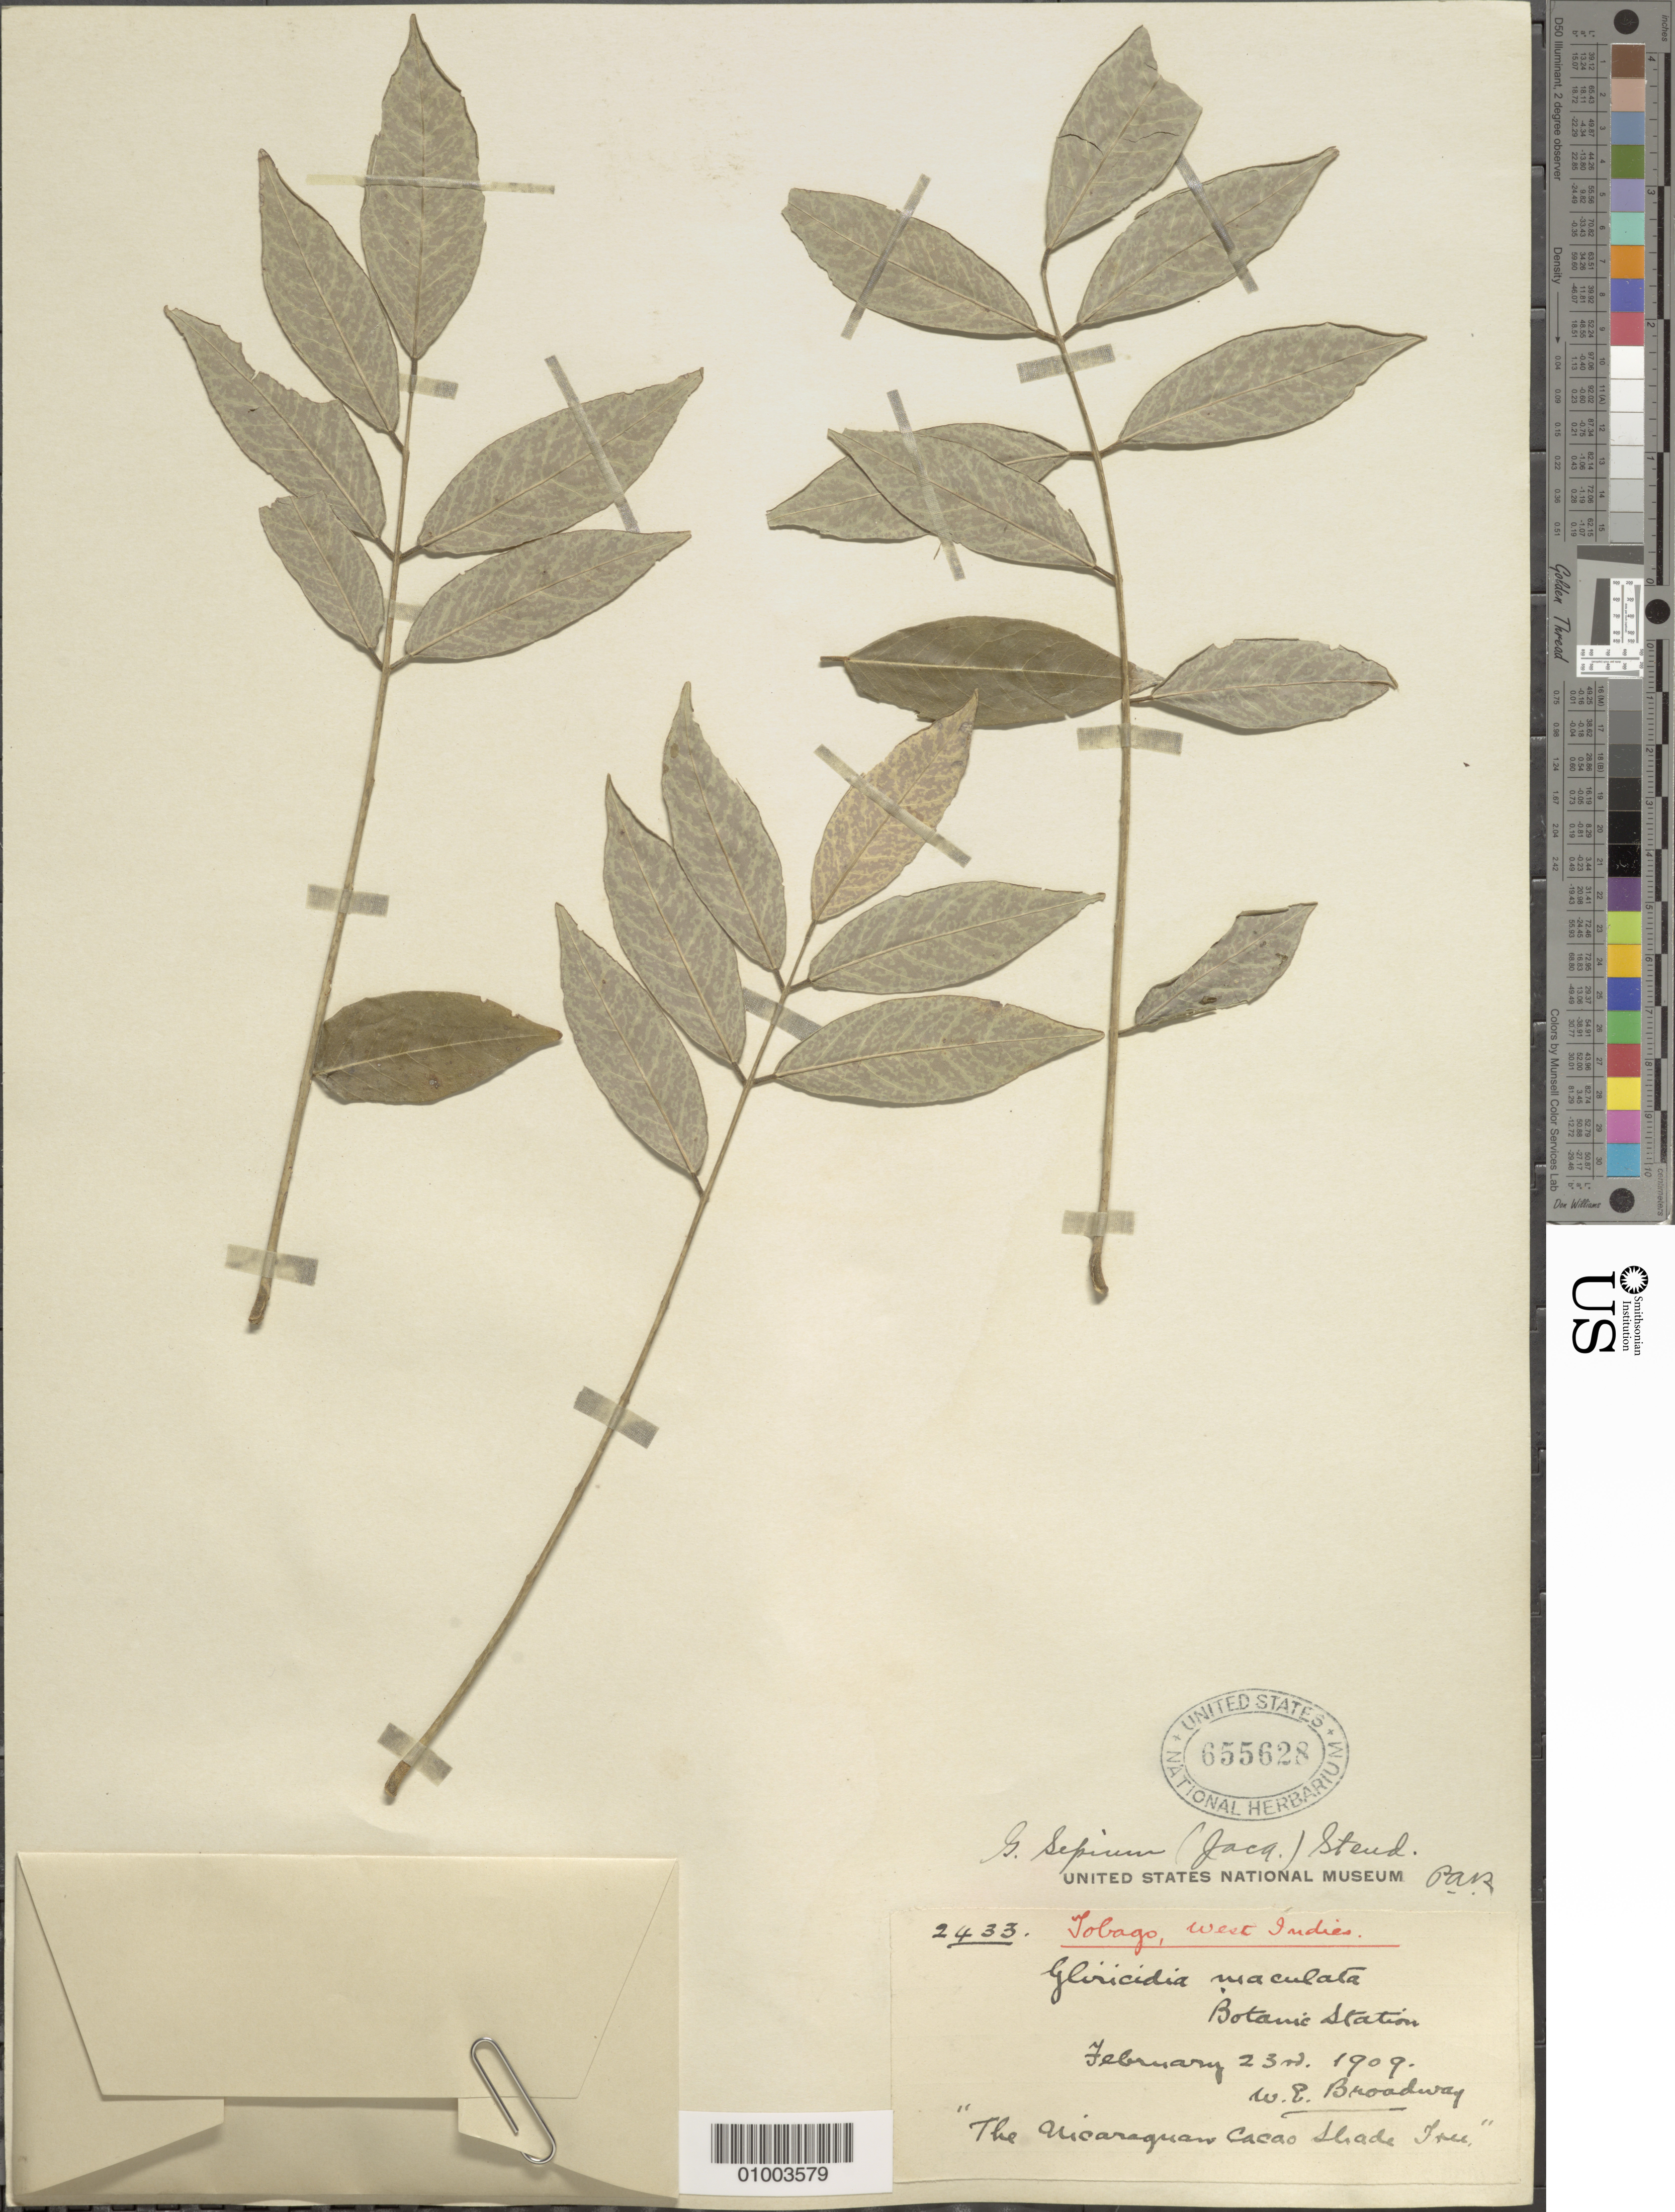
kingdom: Plantae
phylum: Tracheophyta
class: Magnoliopsida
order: Fabales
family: Fabaceae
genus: Gliricidia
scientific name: Gliricidia sepium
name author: (Jacq.) Kunth ex Walp.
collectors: W. E. Broadway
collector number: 2433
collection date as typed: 23 Feb 1909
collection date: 1909-02-23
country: Trinidad and Tobago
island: Tobago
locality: Botanic Station. Tobago.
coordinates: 0 N, 0 E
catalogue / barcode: US 655628